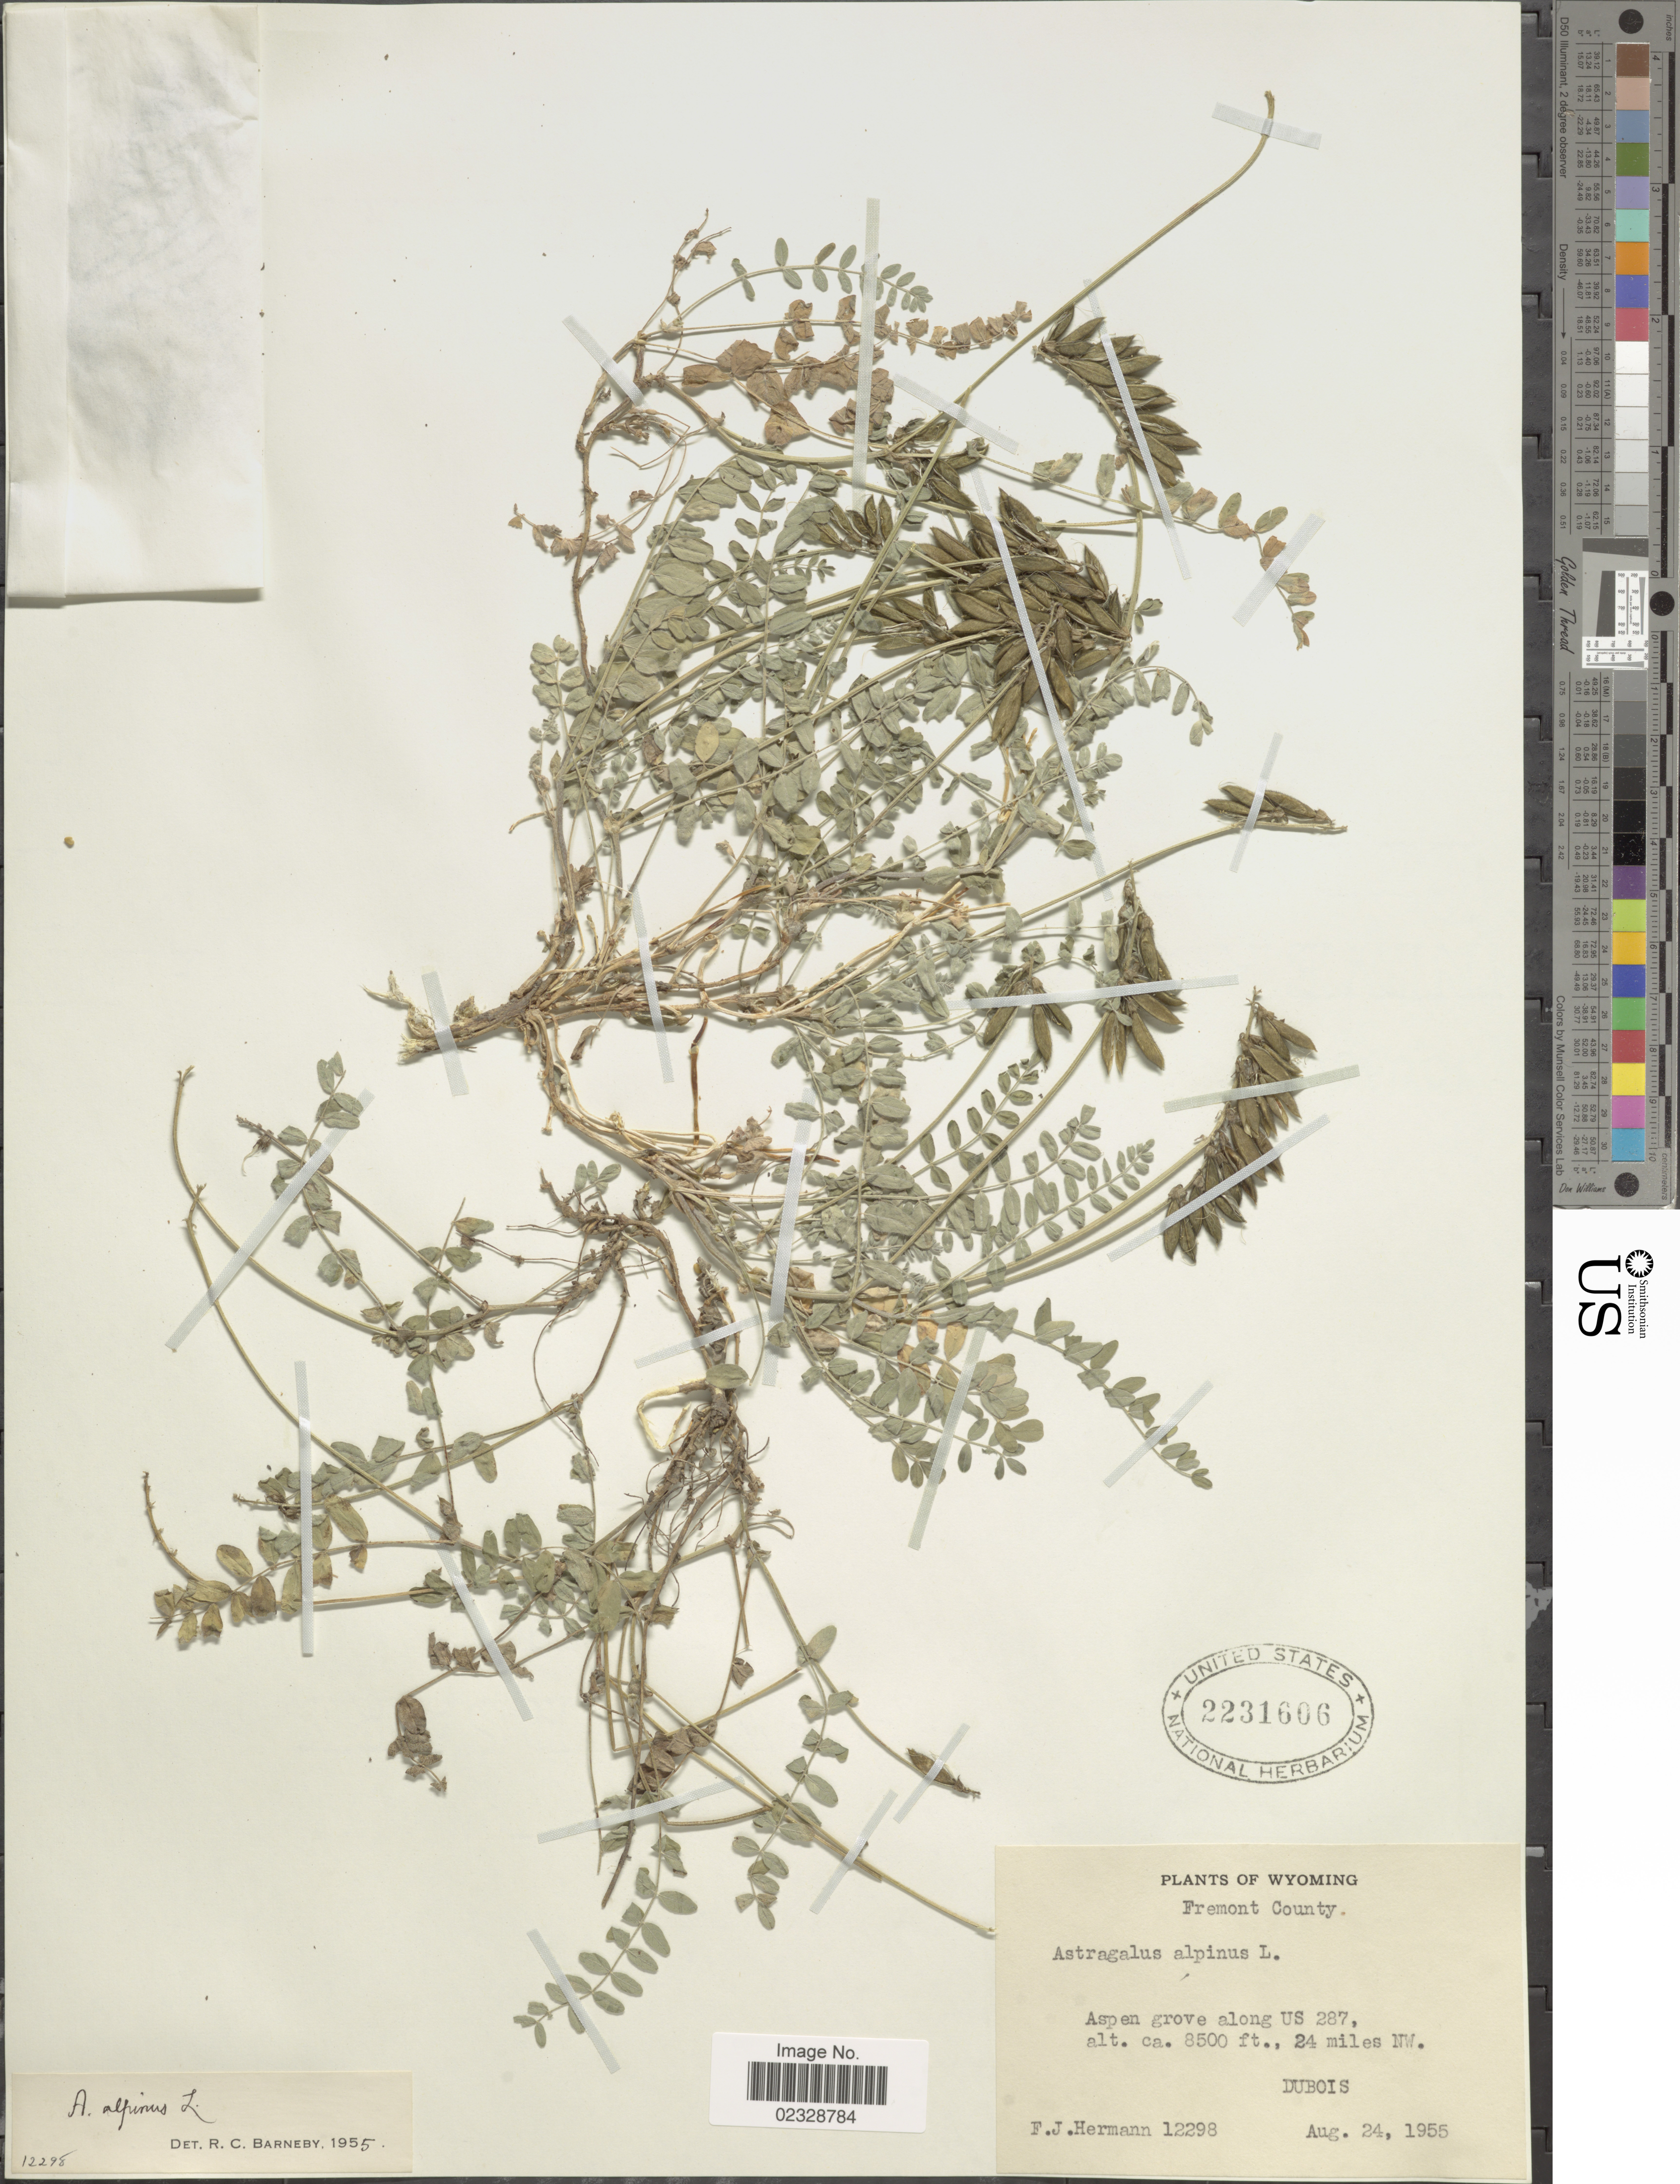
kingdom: Plantae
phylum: Tracheophyta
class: Magnoliopsida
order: Fabales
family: Fabaceae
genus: Astragalus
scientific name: Astragalus alpinus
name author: L.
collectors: F. J. Hermann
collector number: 12298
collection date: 1955-08-24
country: United States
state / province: Wyoming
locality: Fremont County, aspen grove along US 287, 24 miles NW Dubois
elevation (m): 2591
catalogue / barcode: US 2231606